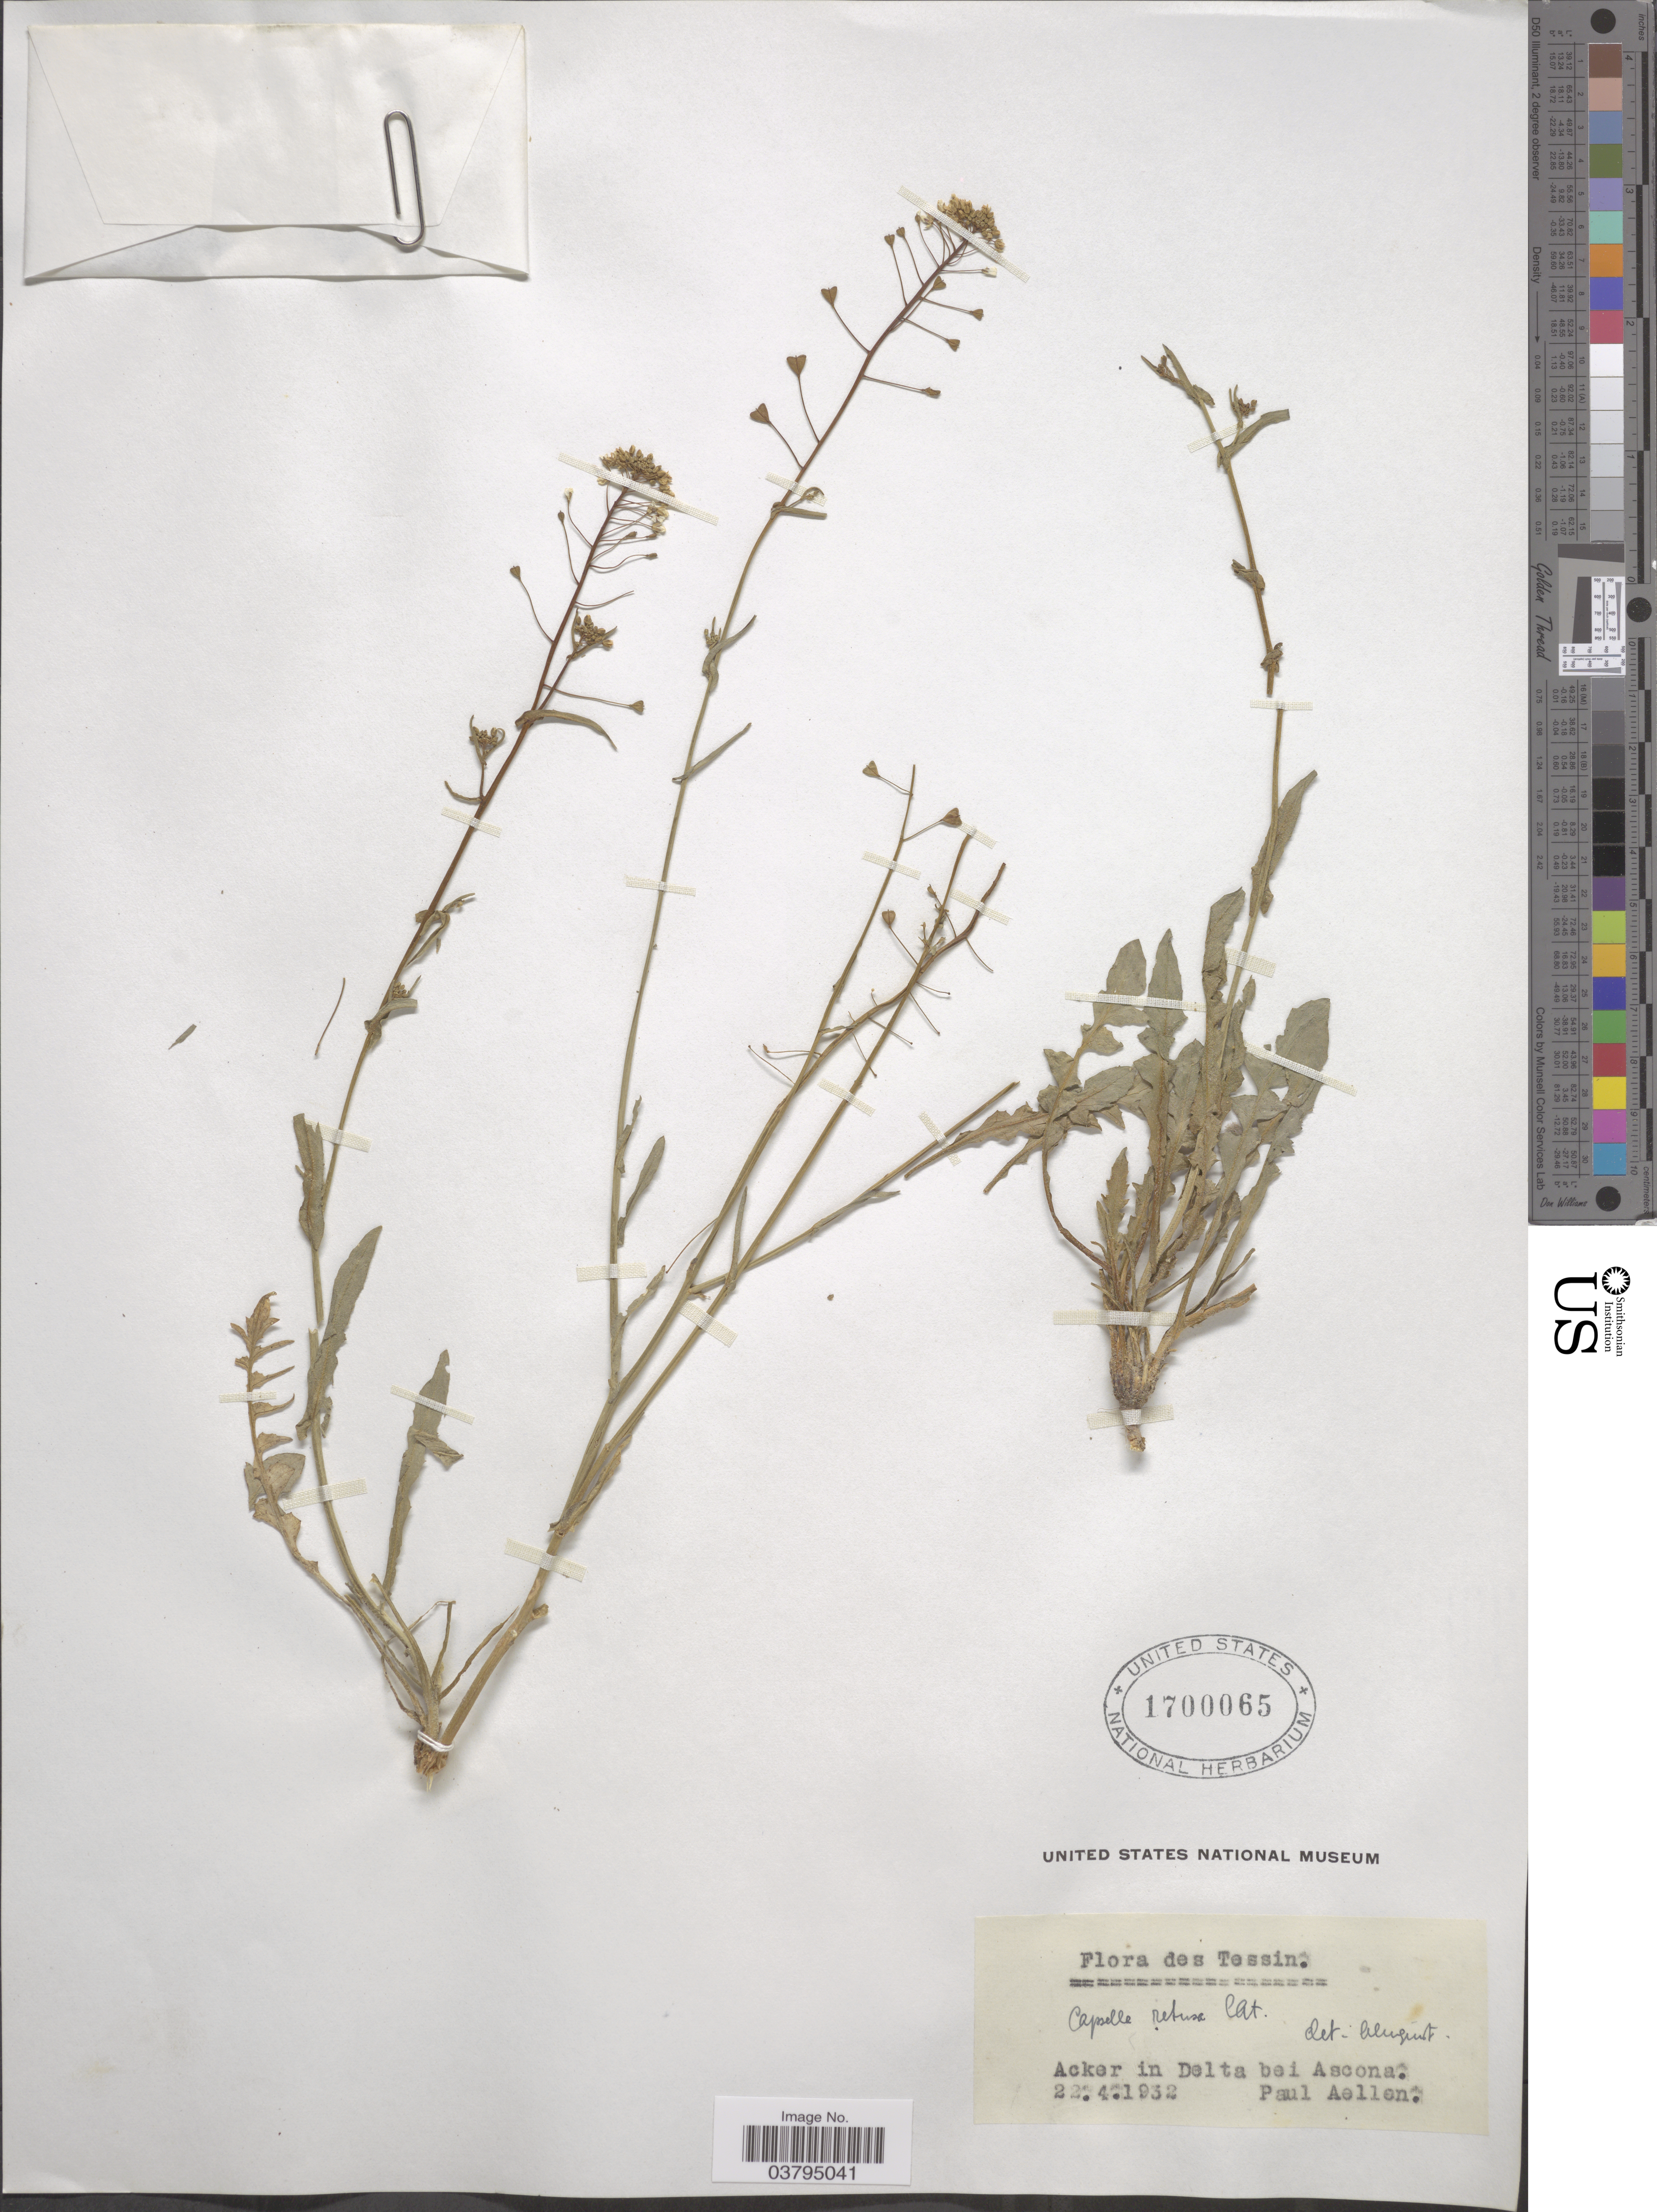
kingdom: Plantae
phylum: Tracheophyta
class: Magnoliopsida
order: Brassicales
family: Brassicaceae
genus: Capsella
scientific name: Capsella robusta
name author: (E.B. Almq.) E.B. Almq.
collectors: P. Aellen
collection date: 1932-04-22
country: Switzerland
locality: Tessin. Acker in Delta bei Ascona.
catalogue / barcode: US 1700065